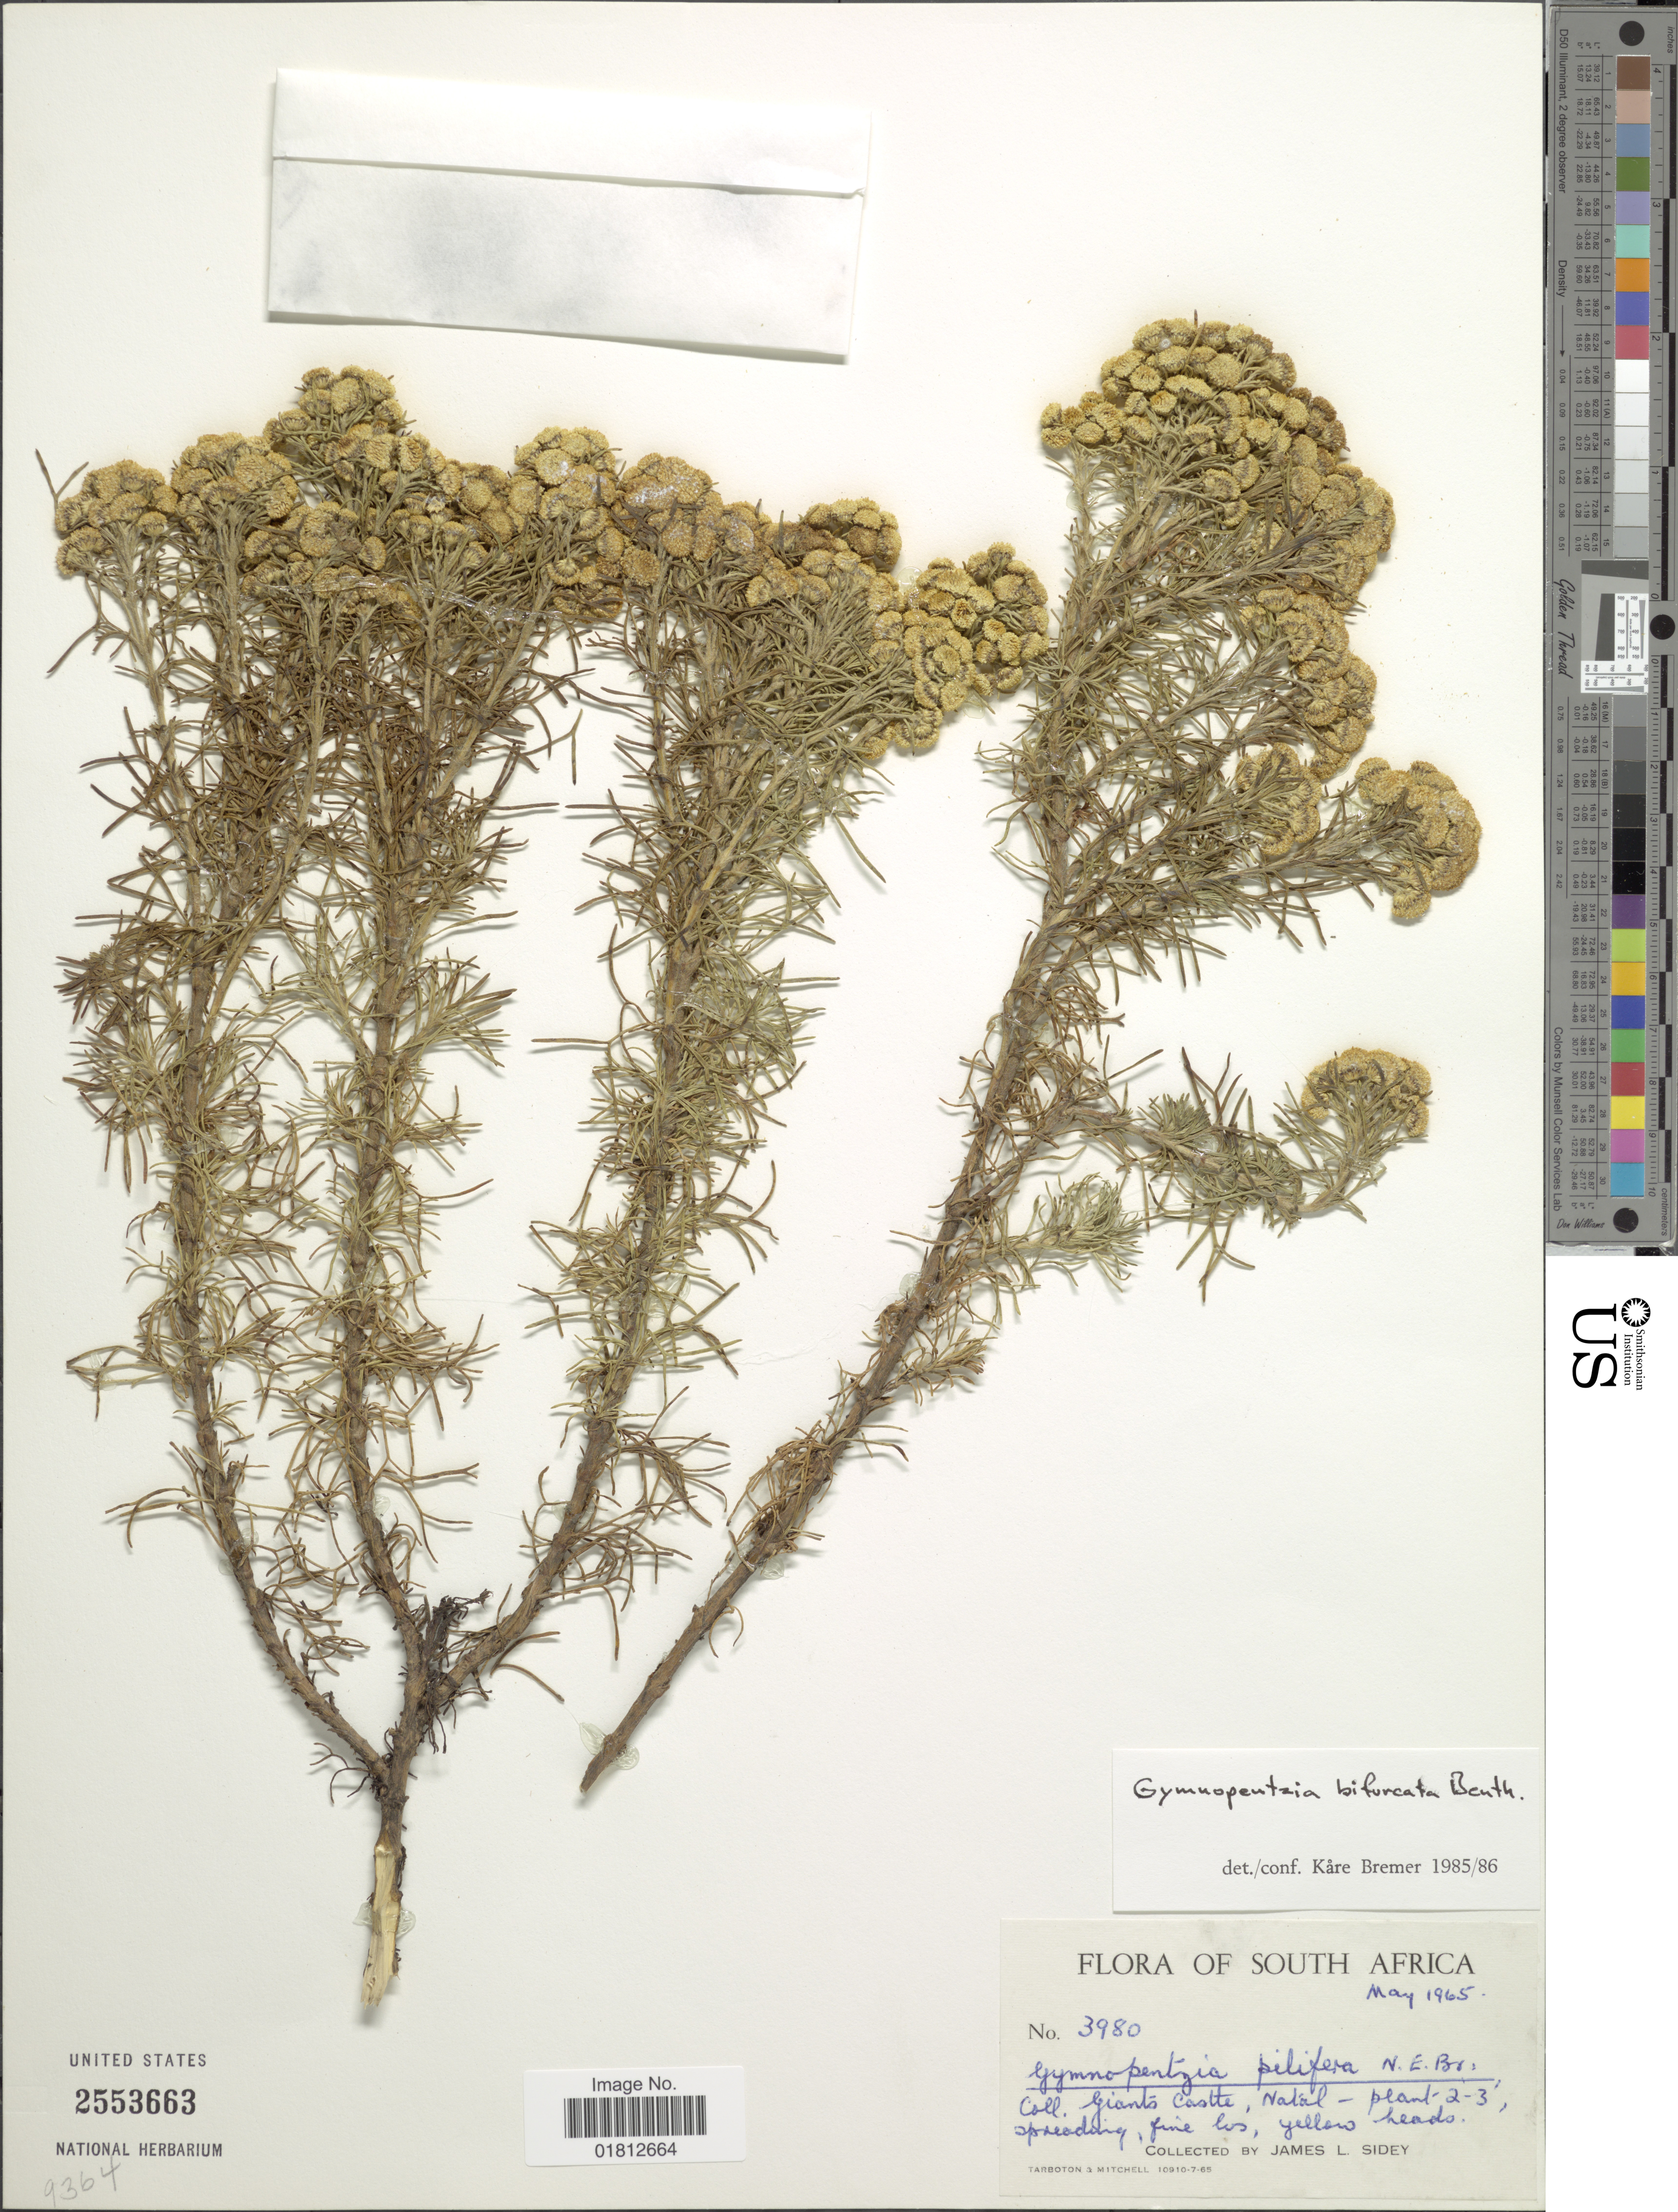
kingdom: Plantae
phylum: Tracheophyta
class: Magnoliopsida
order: Asterales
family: Asteraceae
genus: Gymnopentzia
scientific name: Gymnopentzia bifurcata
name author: Benth.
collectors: J. L. Sidey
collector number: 3980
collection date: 1965-05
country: South Africa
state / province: KwaZulu-Natal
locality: Giants Castle, Natal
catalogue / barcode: US 2553663